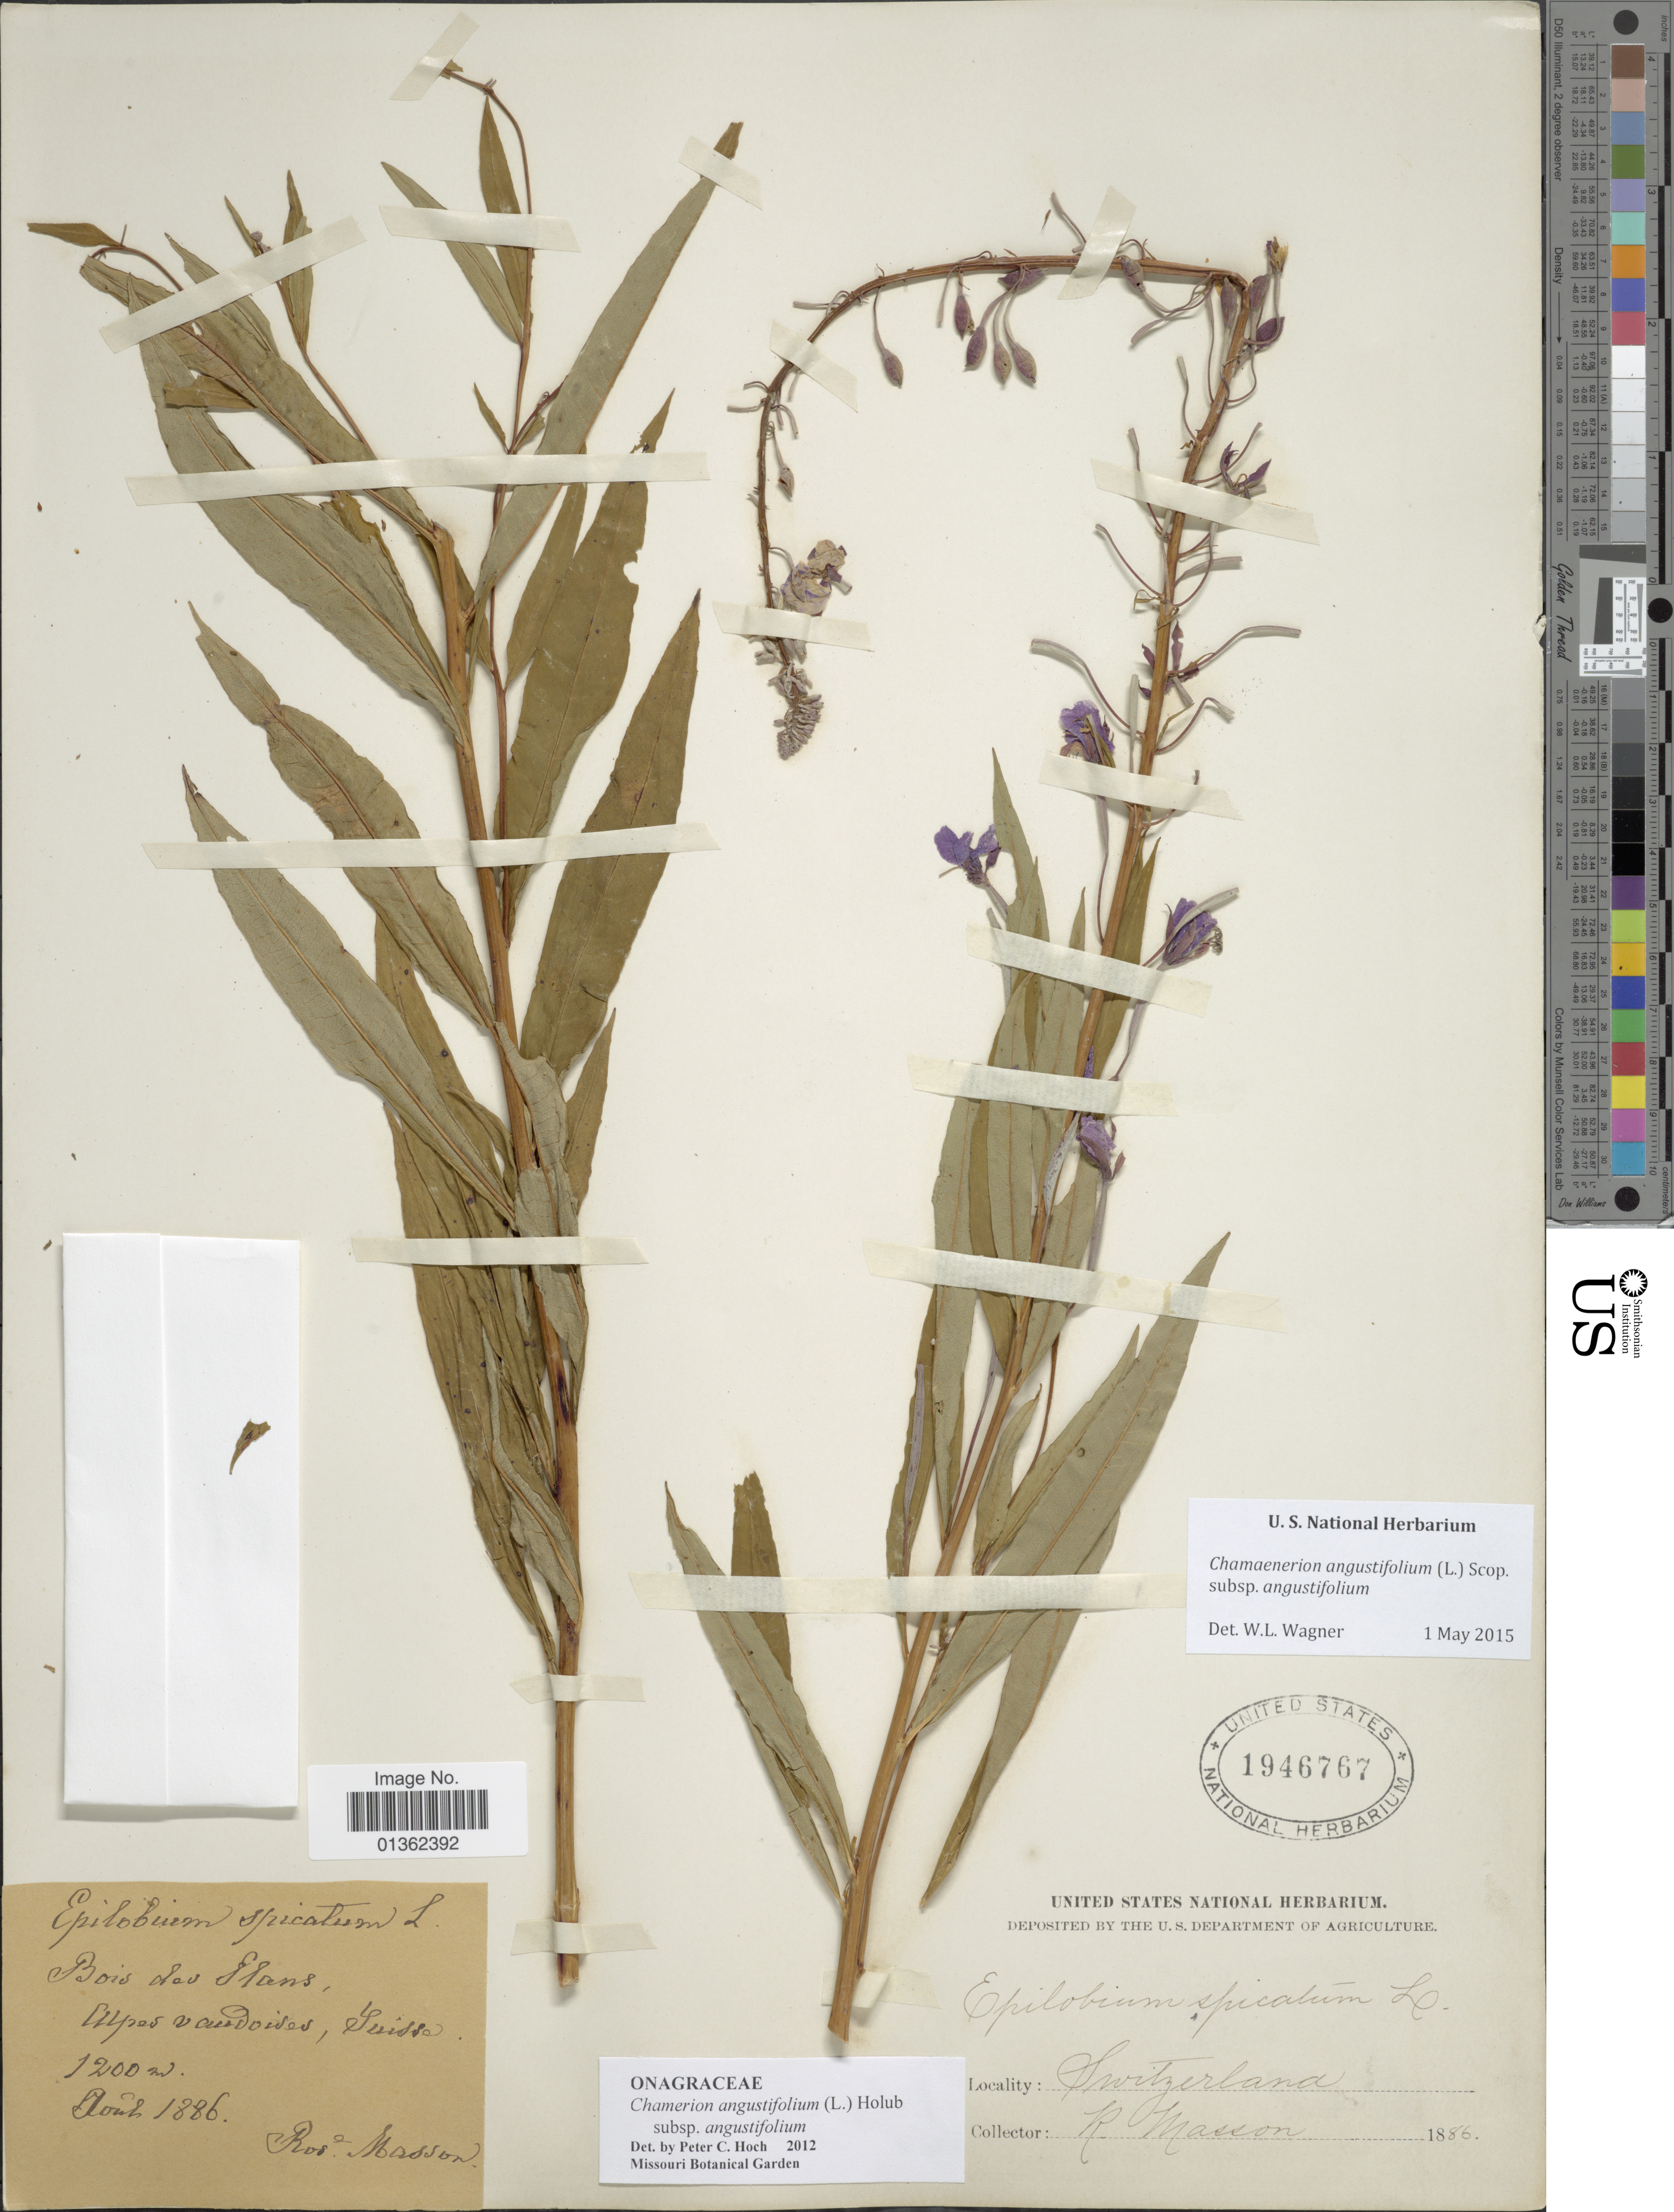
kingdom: Plantae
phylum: Tracheophyta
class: Magnoliopsida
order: Myrtales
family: Onagraceae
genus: Chamaenerion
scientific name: Chamaenerion angustifolium subsp. angustifolium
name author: (L.) Scop.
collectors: R. Masson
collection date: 1886-08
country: Switzerland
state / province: Vaud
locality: Bois des Plans, Alpes vaudoises, Suisse.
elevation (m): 1200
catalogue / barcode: US 1946767